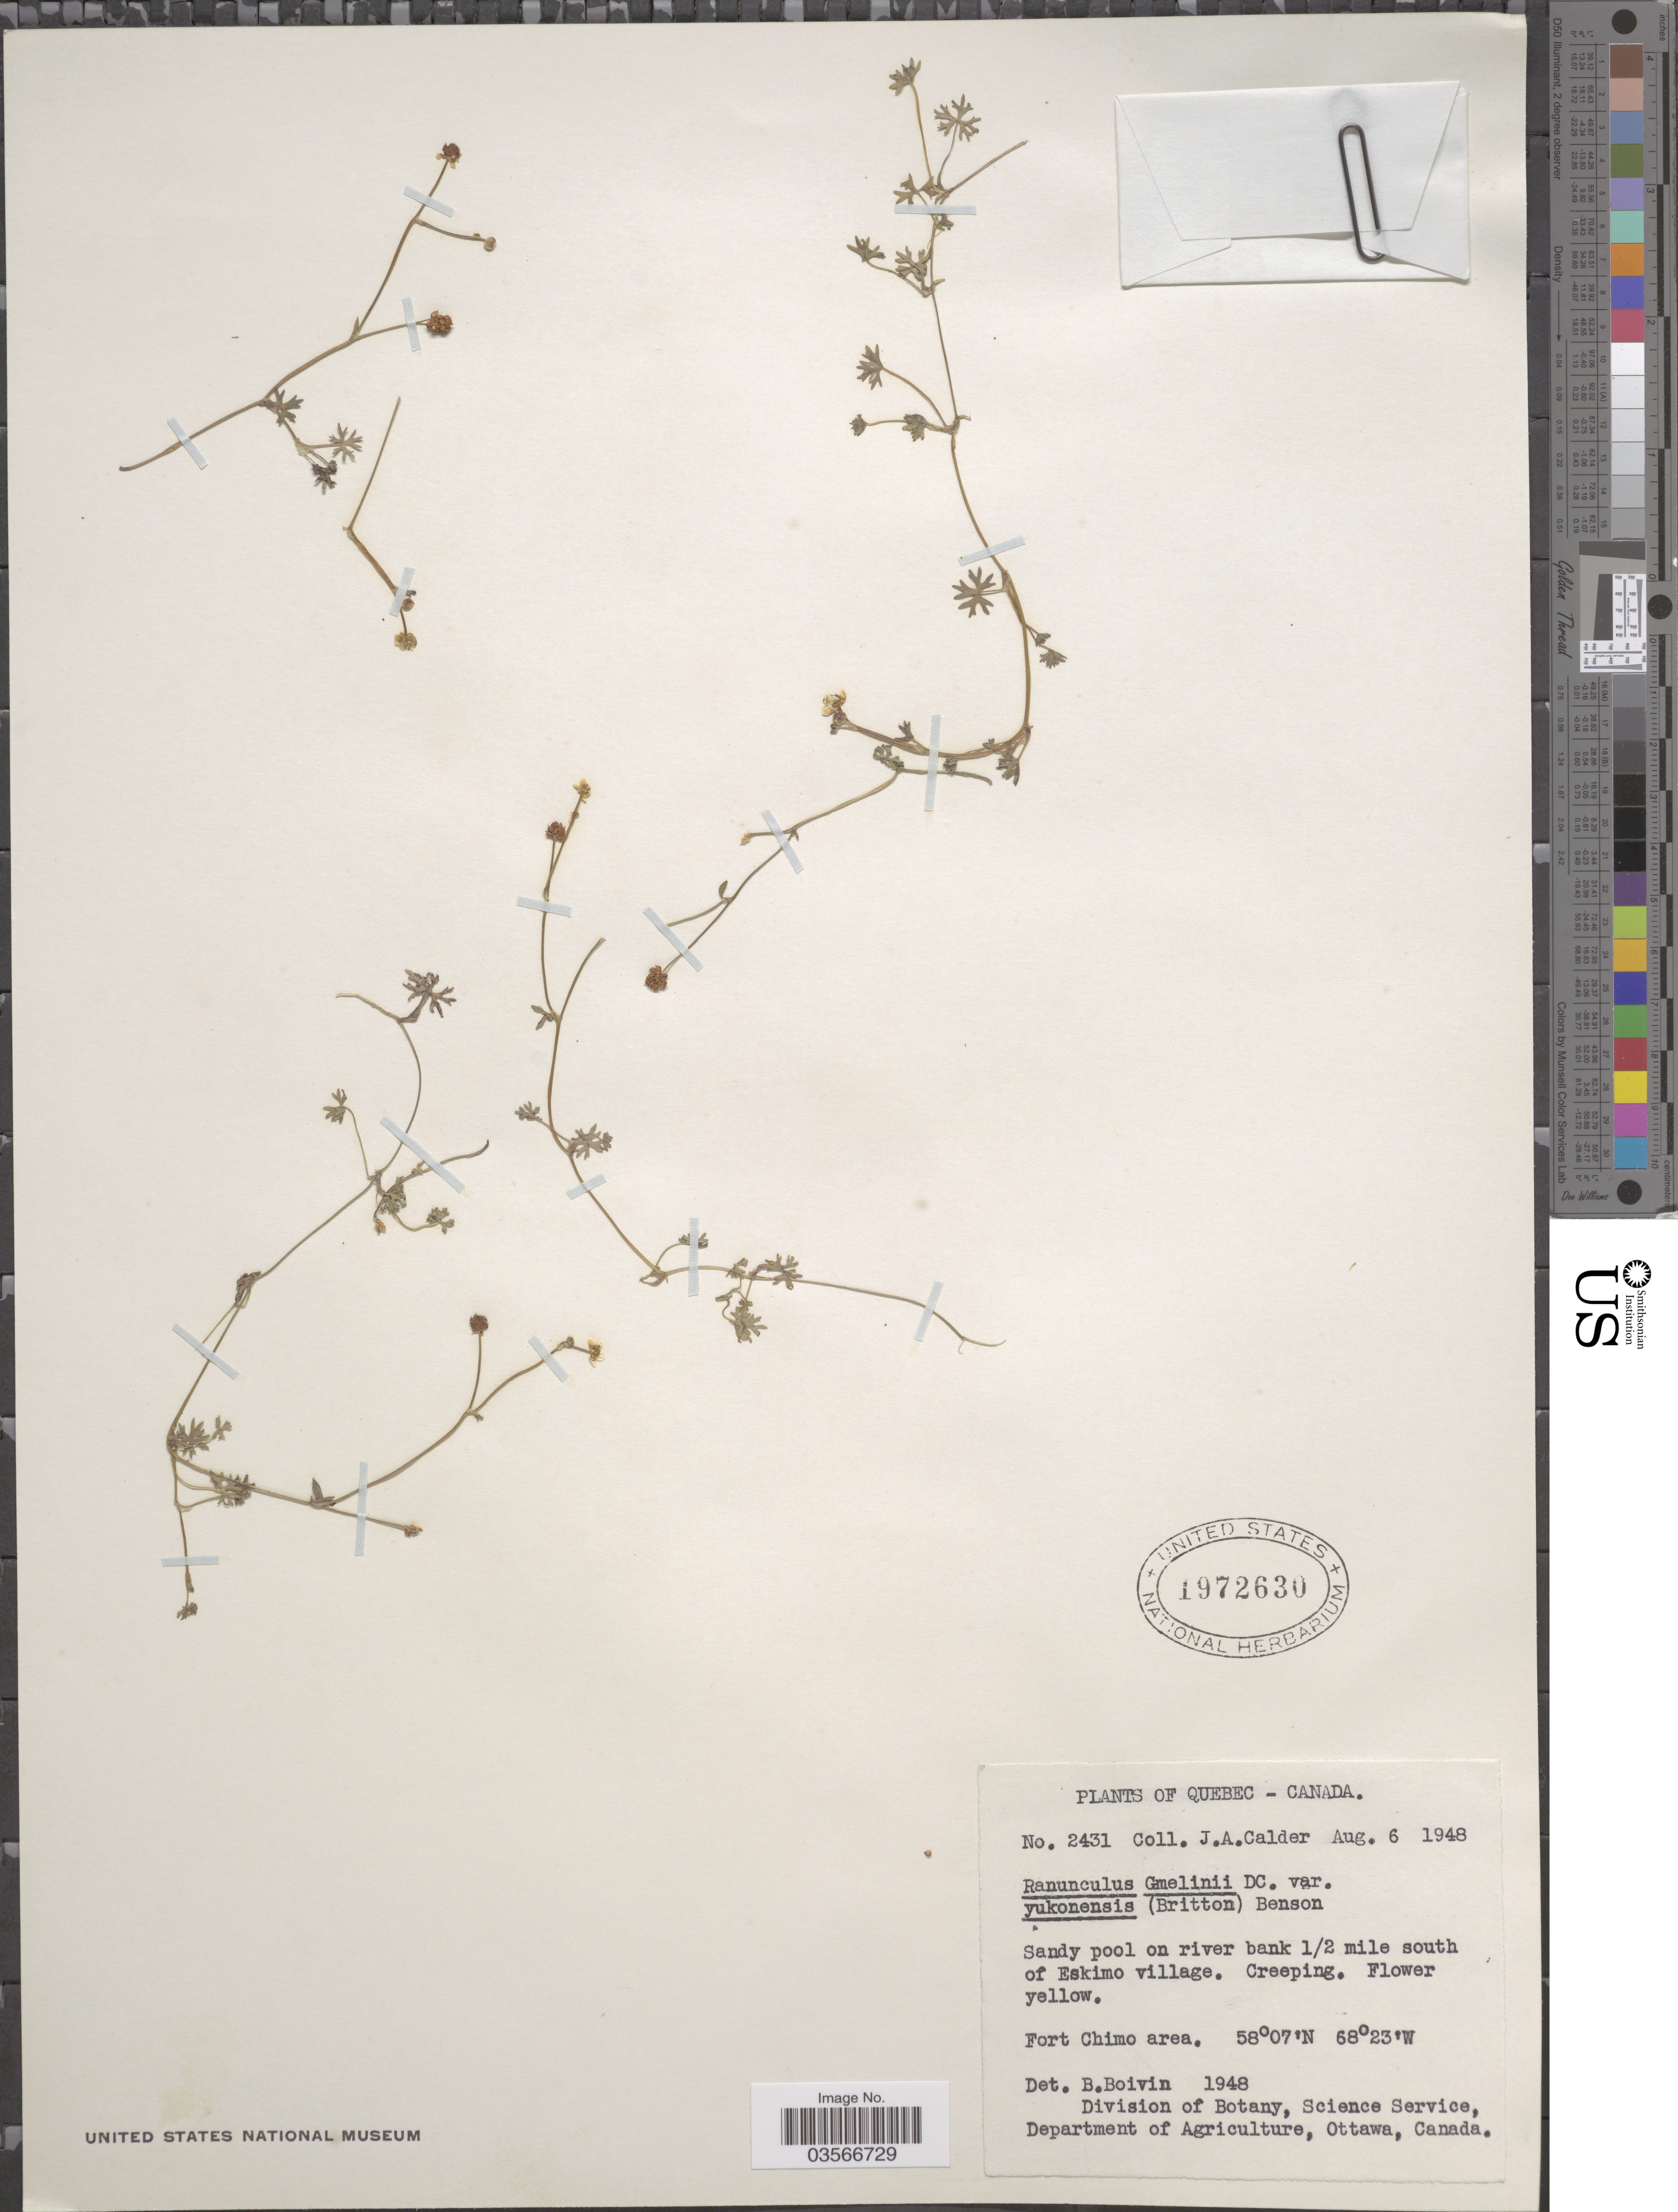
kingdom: Plantae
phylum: Tracheophyta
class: Magnoliopsida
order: Ranunculales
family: Ranunculaceae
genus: Ranunculus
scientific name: Ranunculus gmelinii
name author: DC.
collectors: J. A. Calder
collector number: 2431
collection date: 1948-08-06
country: Canada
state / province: Quebec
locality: Sandy pool on river bank ½ mile south of Eskimo village. Fort Chimo area.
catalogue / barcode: US 1972630